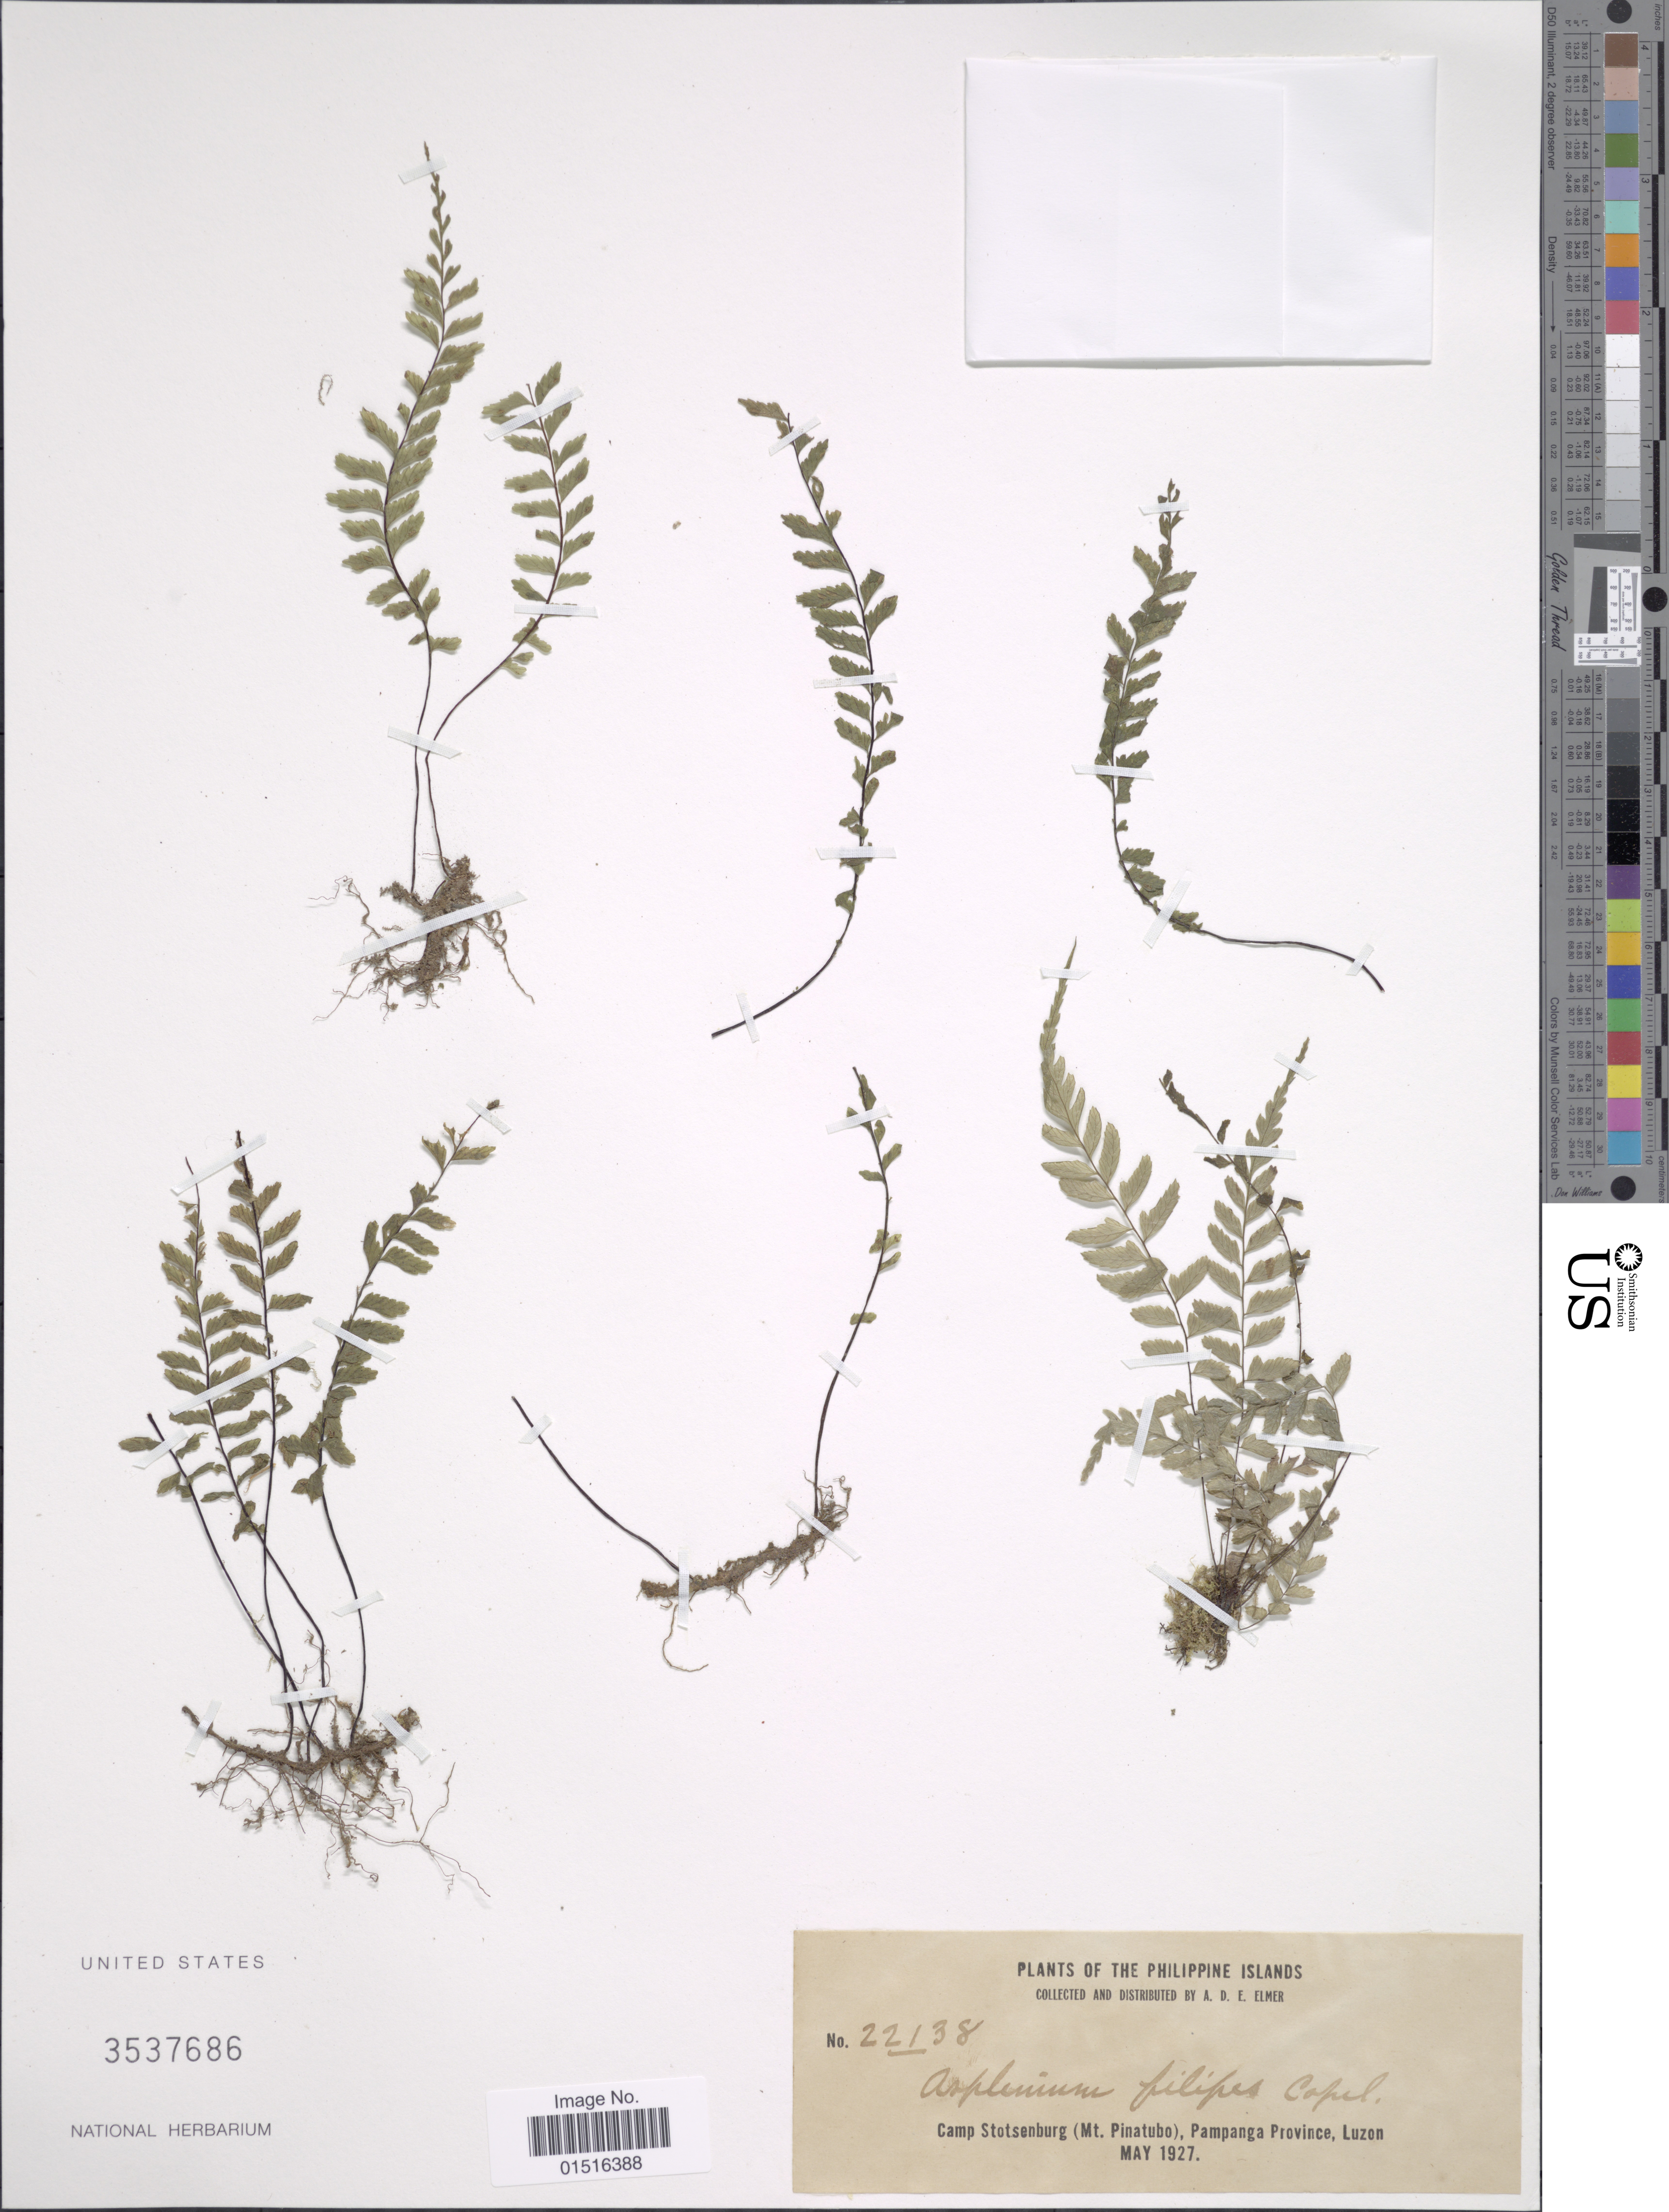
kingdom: Plantae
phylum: Tracheophyta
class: Polypodiopsida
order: Polypodiales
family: Aspleniaceae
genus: Asplenium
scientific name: Asplenium filipes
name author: Copel.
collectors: A. D. E. Elmer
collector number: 22138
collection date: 1927-05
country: Philippines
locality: Camp Stotsenburg (Mt. Pinatubo), Pampanga Province, Luzon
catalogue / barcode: US 3537686